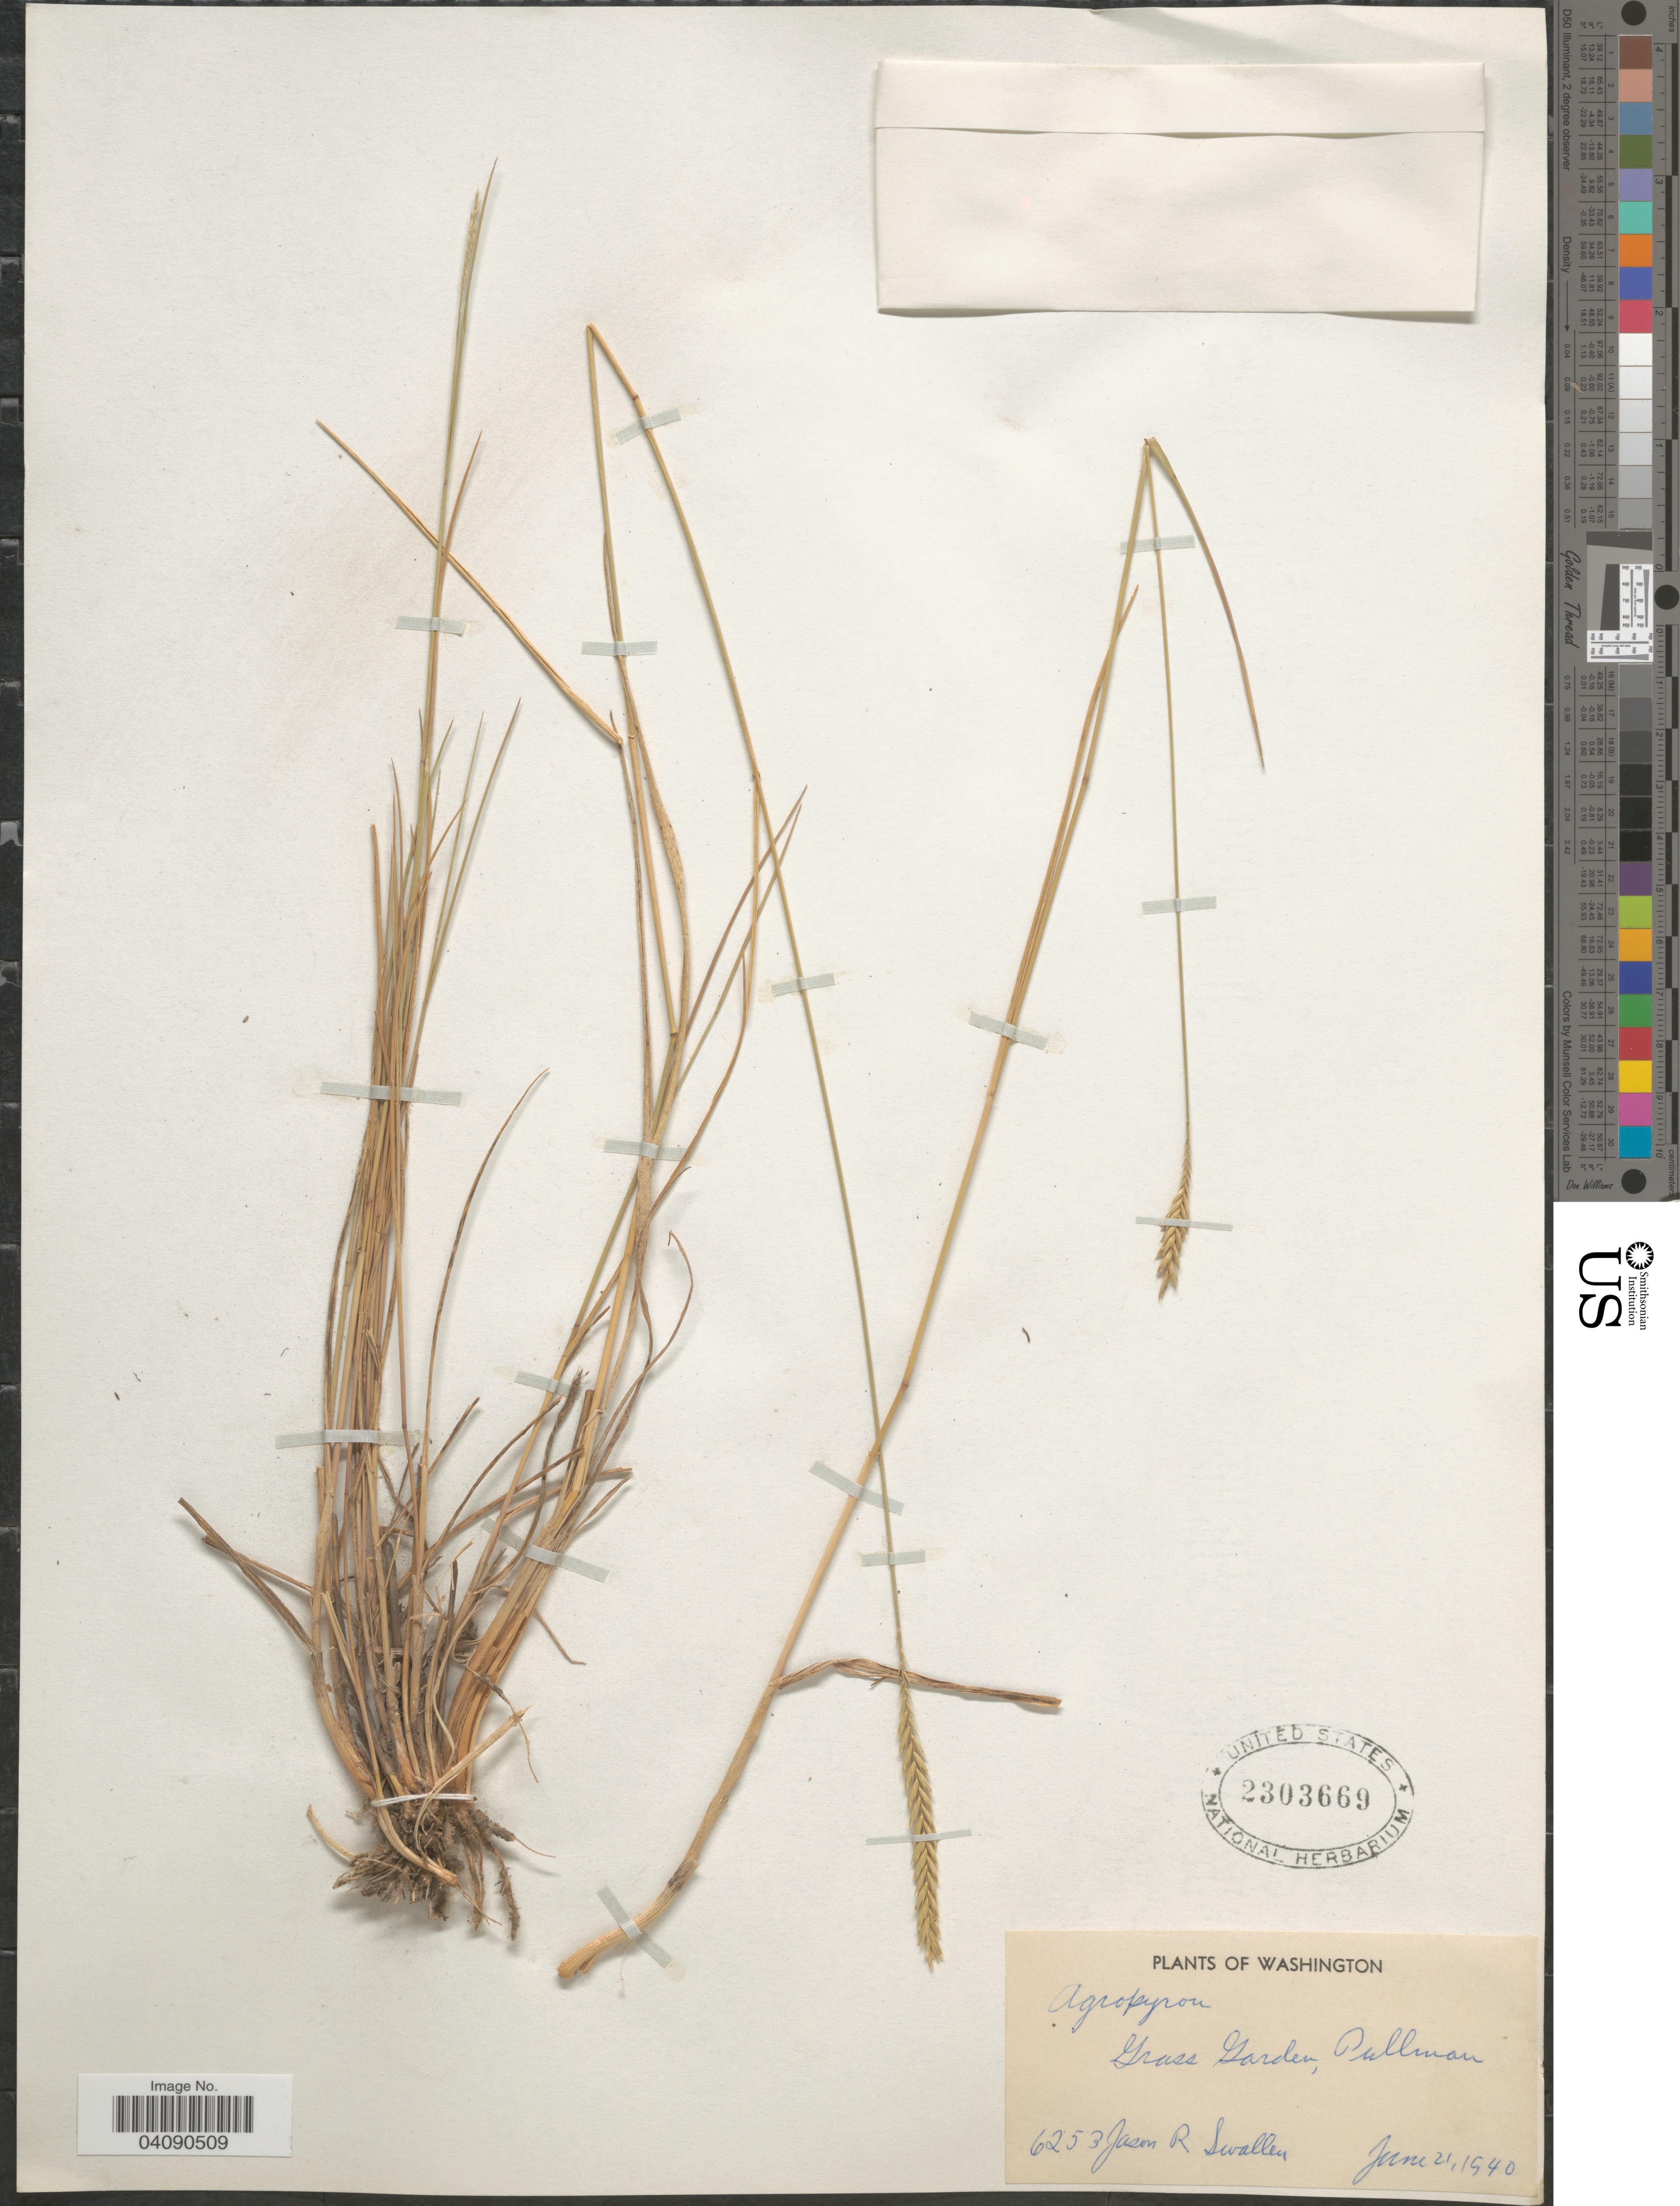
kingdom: Plantae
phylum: Tracheophyta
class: Liliopsida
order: Poales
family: Poaceae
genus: Agropyron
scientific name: Agropyron sp.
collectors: J. R. Swallen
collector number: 6253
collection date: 1940-06-21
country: United States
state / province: Washington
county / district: Whitman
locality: Grass Garden. Pullman.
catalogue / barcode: US 2303669